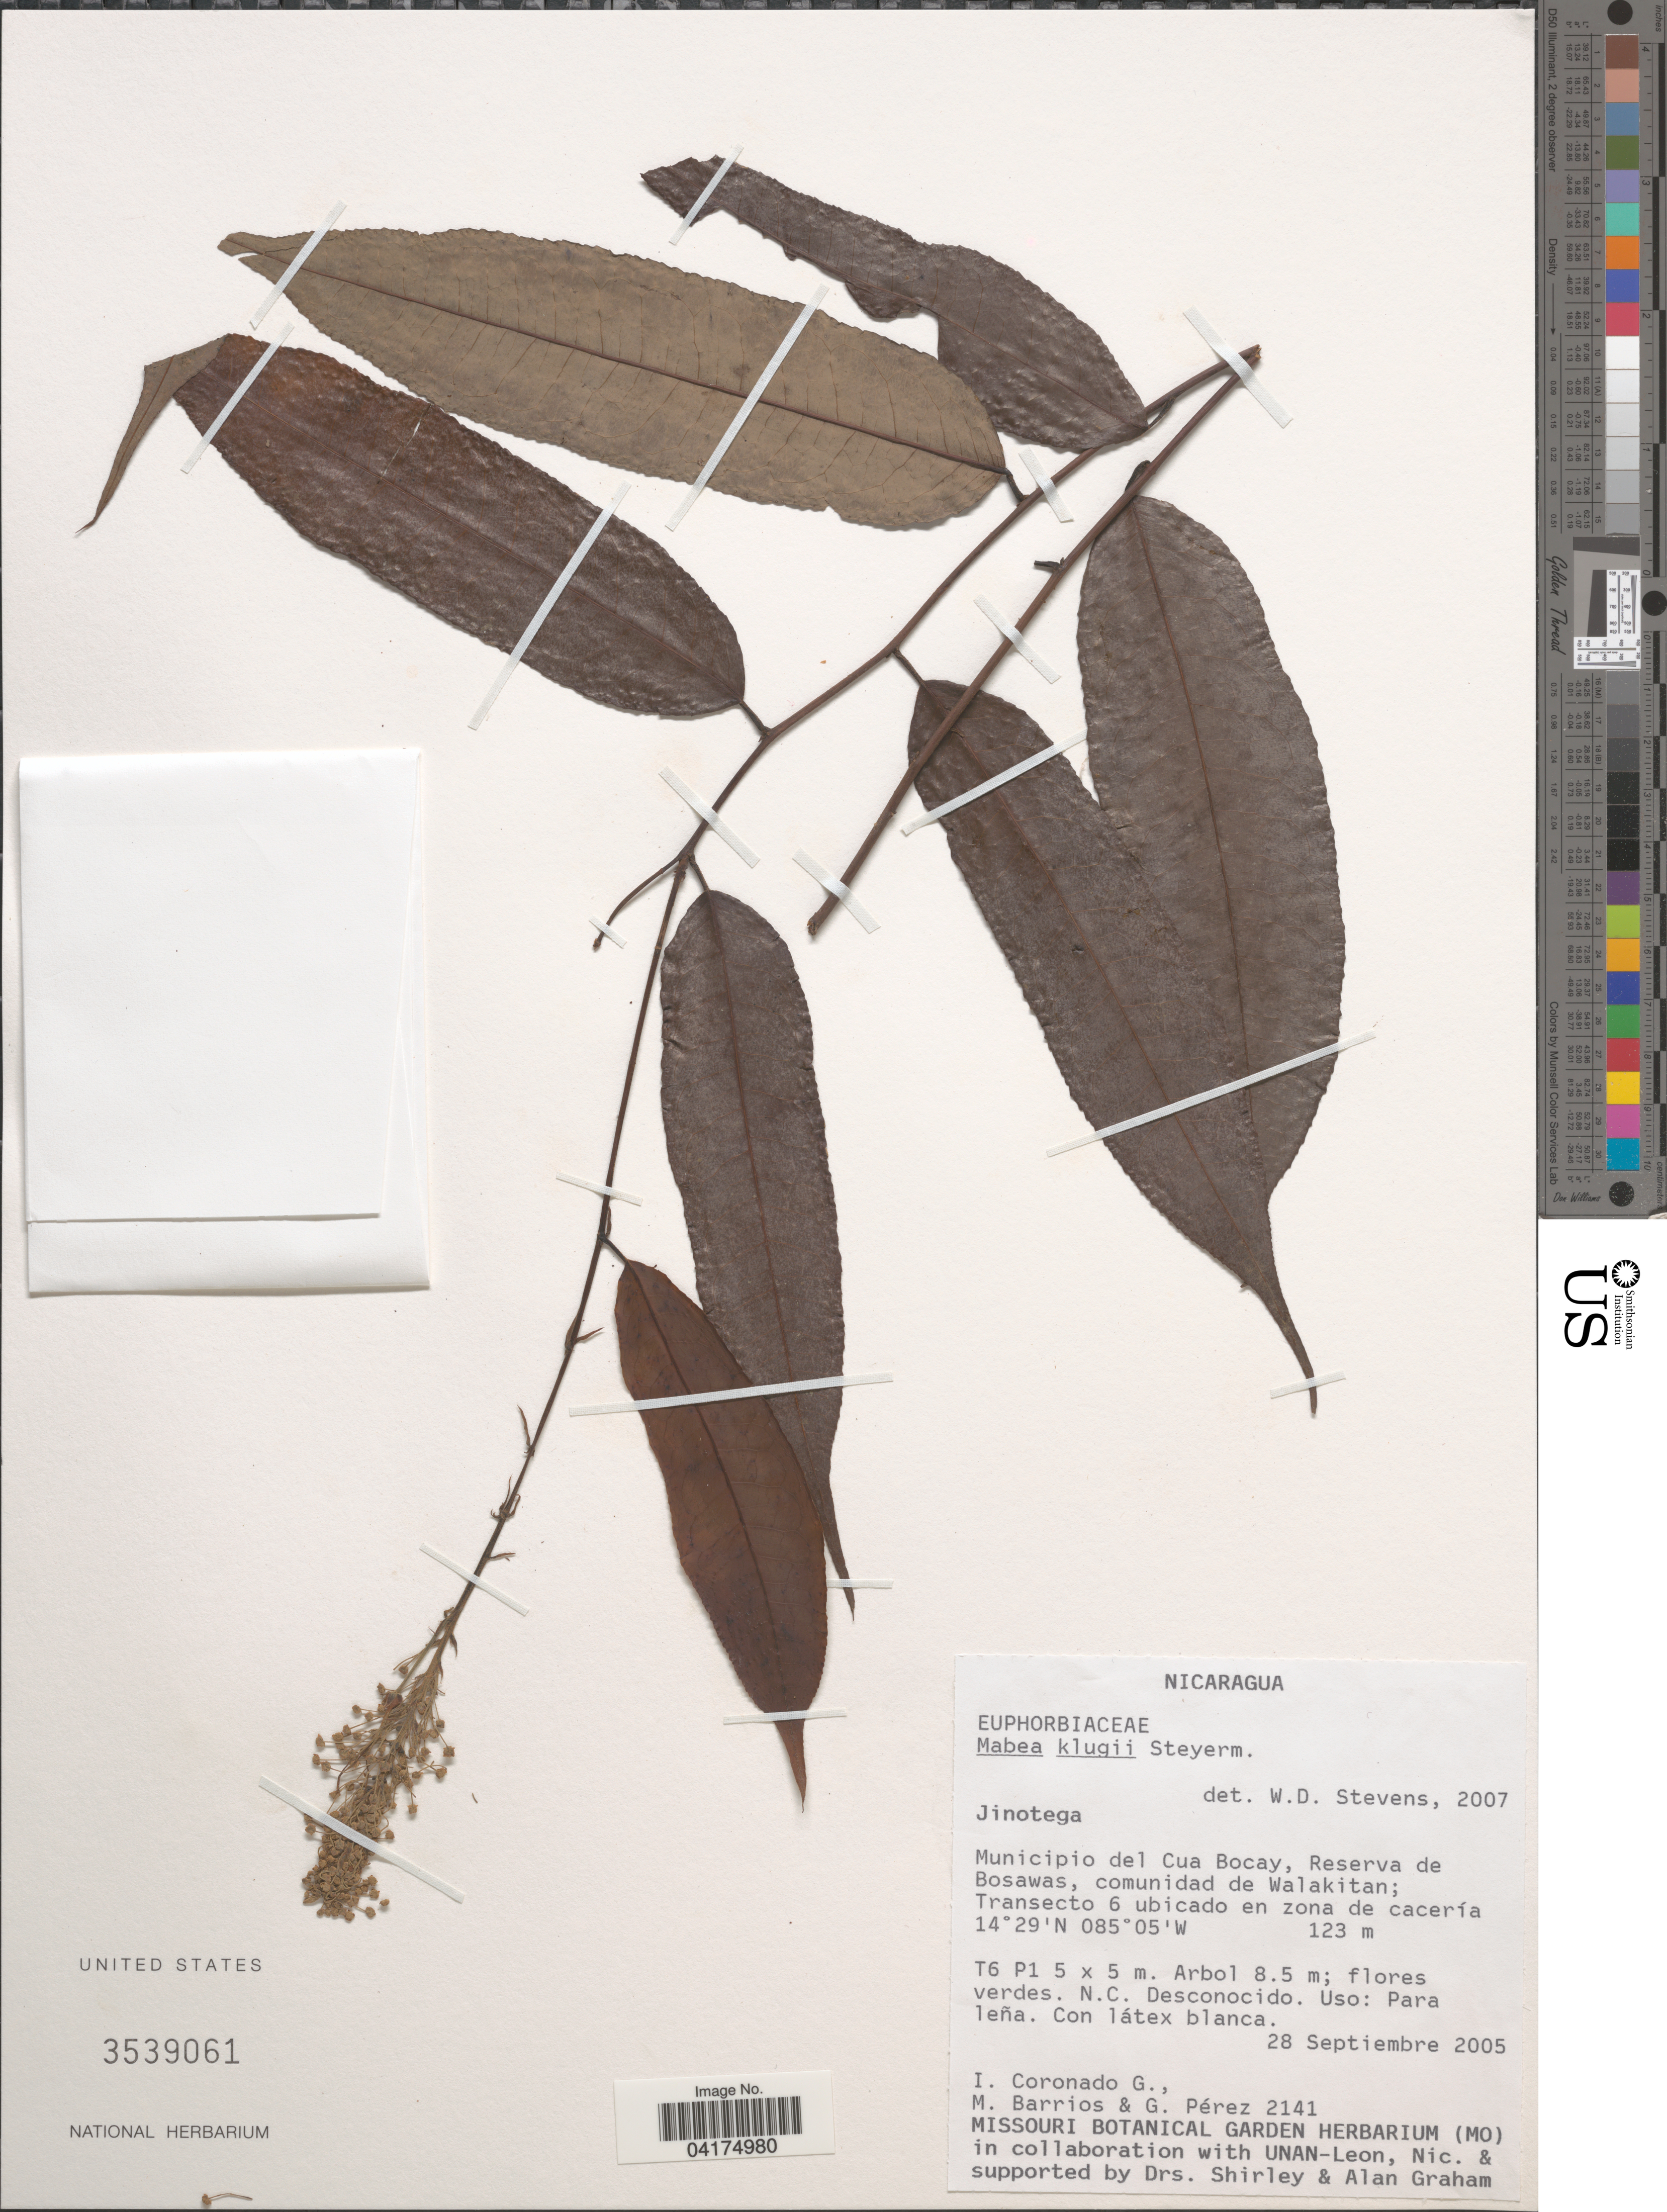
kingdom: Plantae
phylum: Tracheophyta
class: Magnoliopsida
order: Malpighiales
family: Euphorbiaceae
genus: Mabea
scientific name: Mabea klugii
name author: Steyerm.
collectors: I. Coronado, M. Barrios & G. Perez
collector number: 2141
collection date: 2005-09-28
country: Nicaragua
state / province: Jinotega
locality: Municipio del Cua Bocay, Reserva de Bosawas, comunidad de Walakitan; Transecto 6 ubicado en zona de cacería.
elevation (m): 123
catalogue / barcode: US 3539061